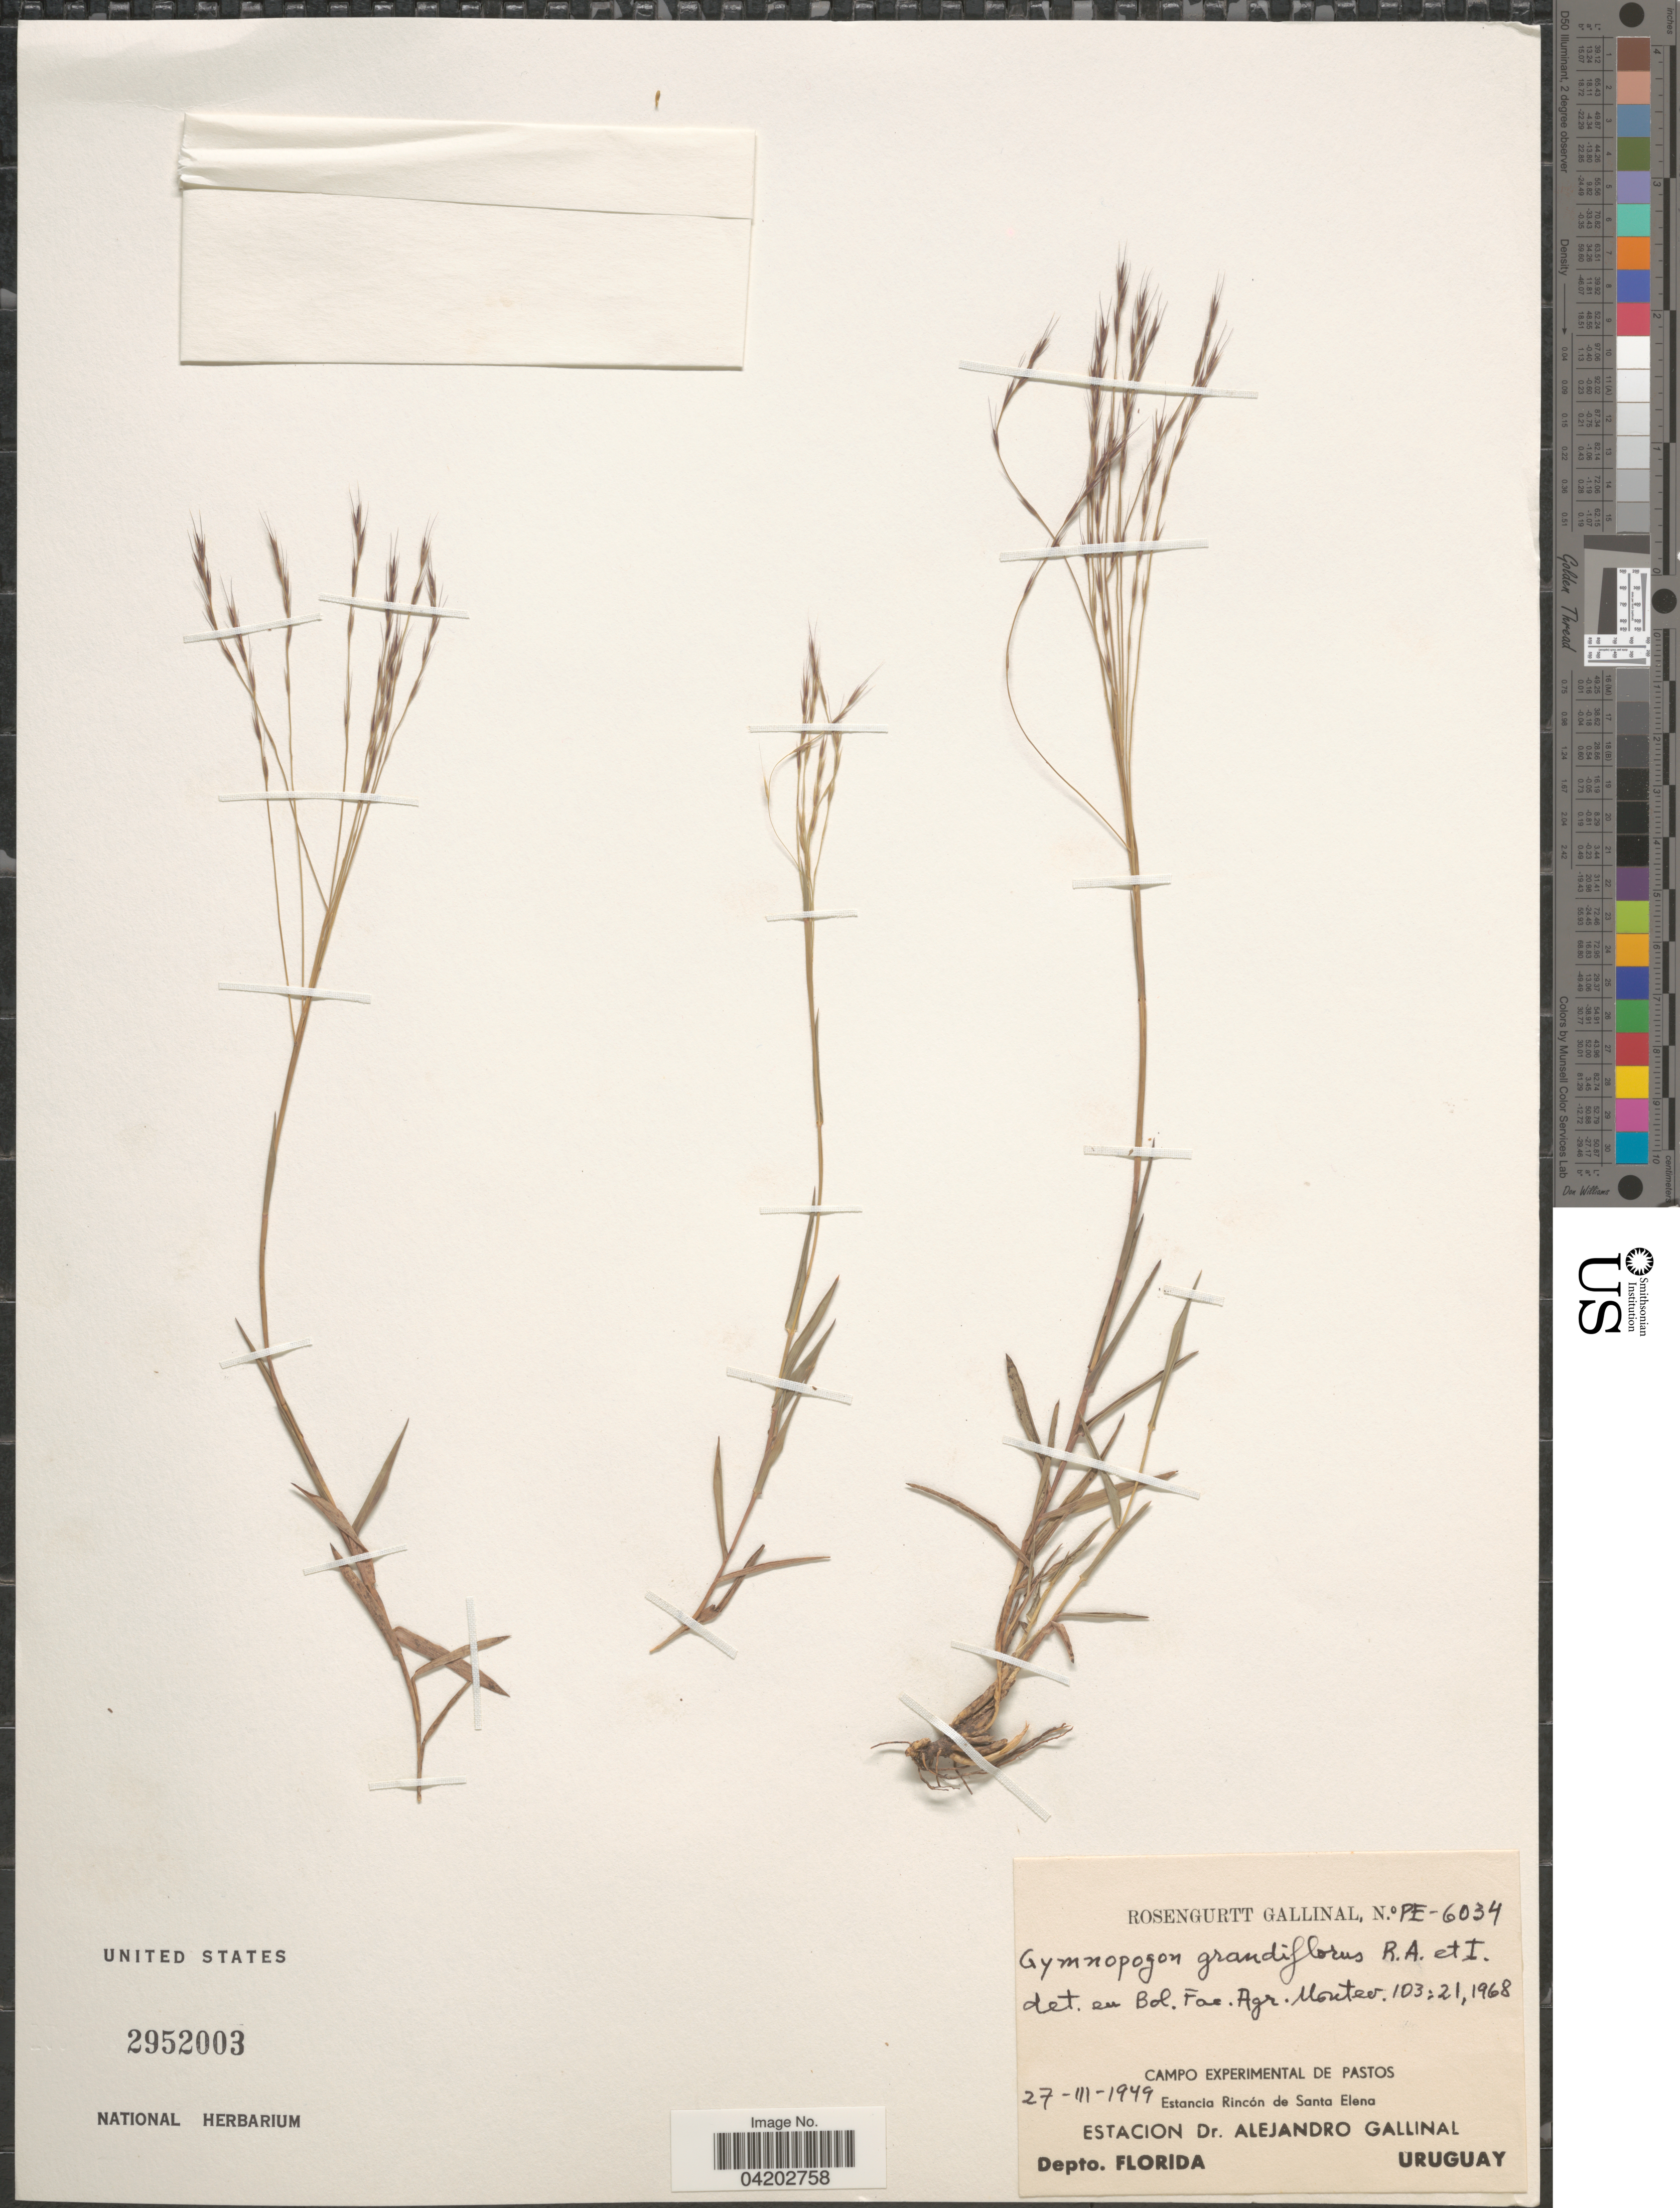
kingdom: Plantae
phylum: Tracheophyta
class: Liliopsida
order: Poales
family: Poaceae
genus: Gymnopogon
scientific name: Gymnopogon grandiflorus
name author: Roseng.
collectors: R. Gallinal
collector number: PE-6034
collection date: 1949-03-27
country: Uruguay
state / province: Florida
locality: Campo Experimental de Pastos. Estancia Rincón de Santa Elena. Estacion Dr. Alejandro Gallinal. Depto. Florida.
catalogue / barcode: US 2952003